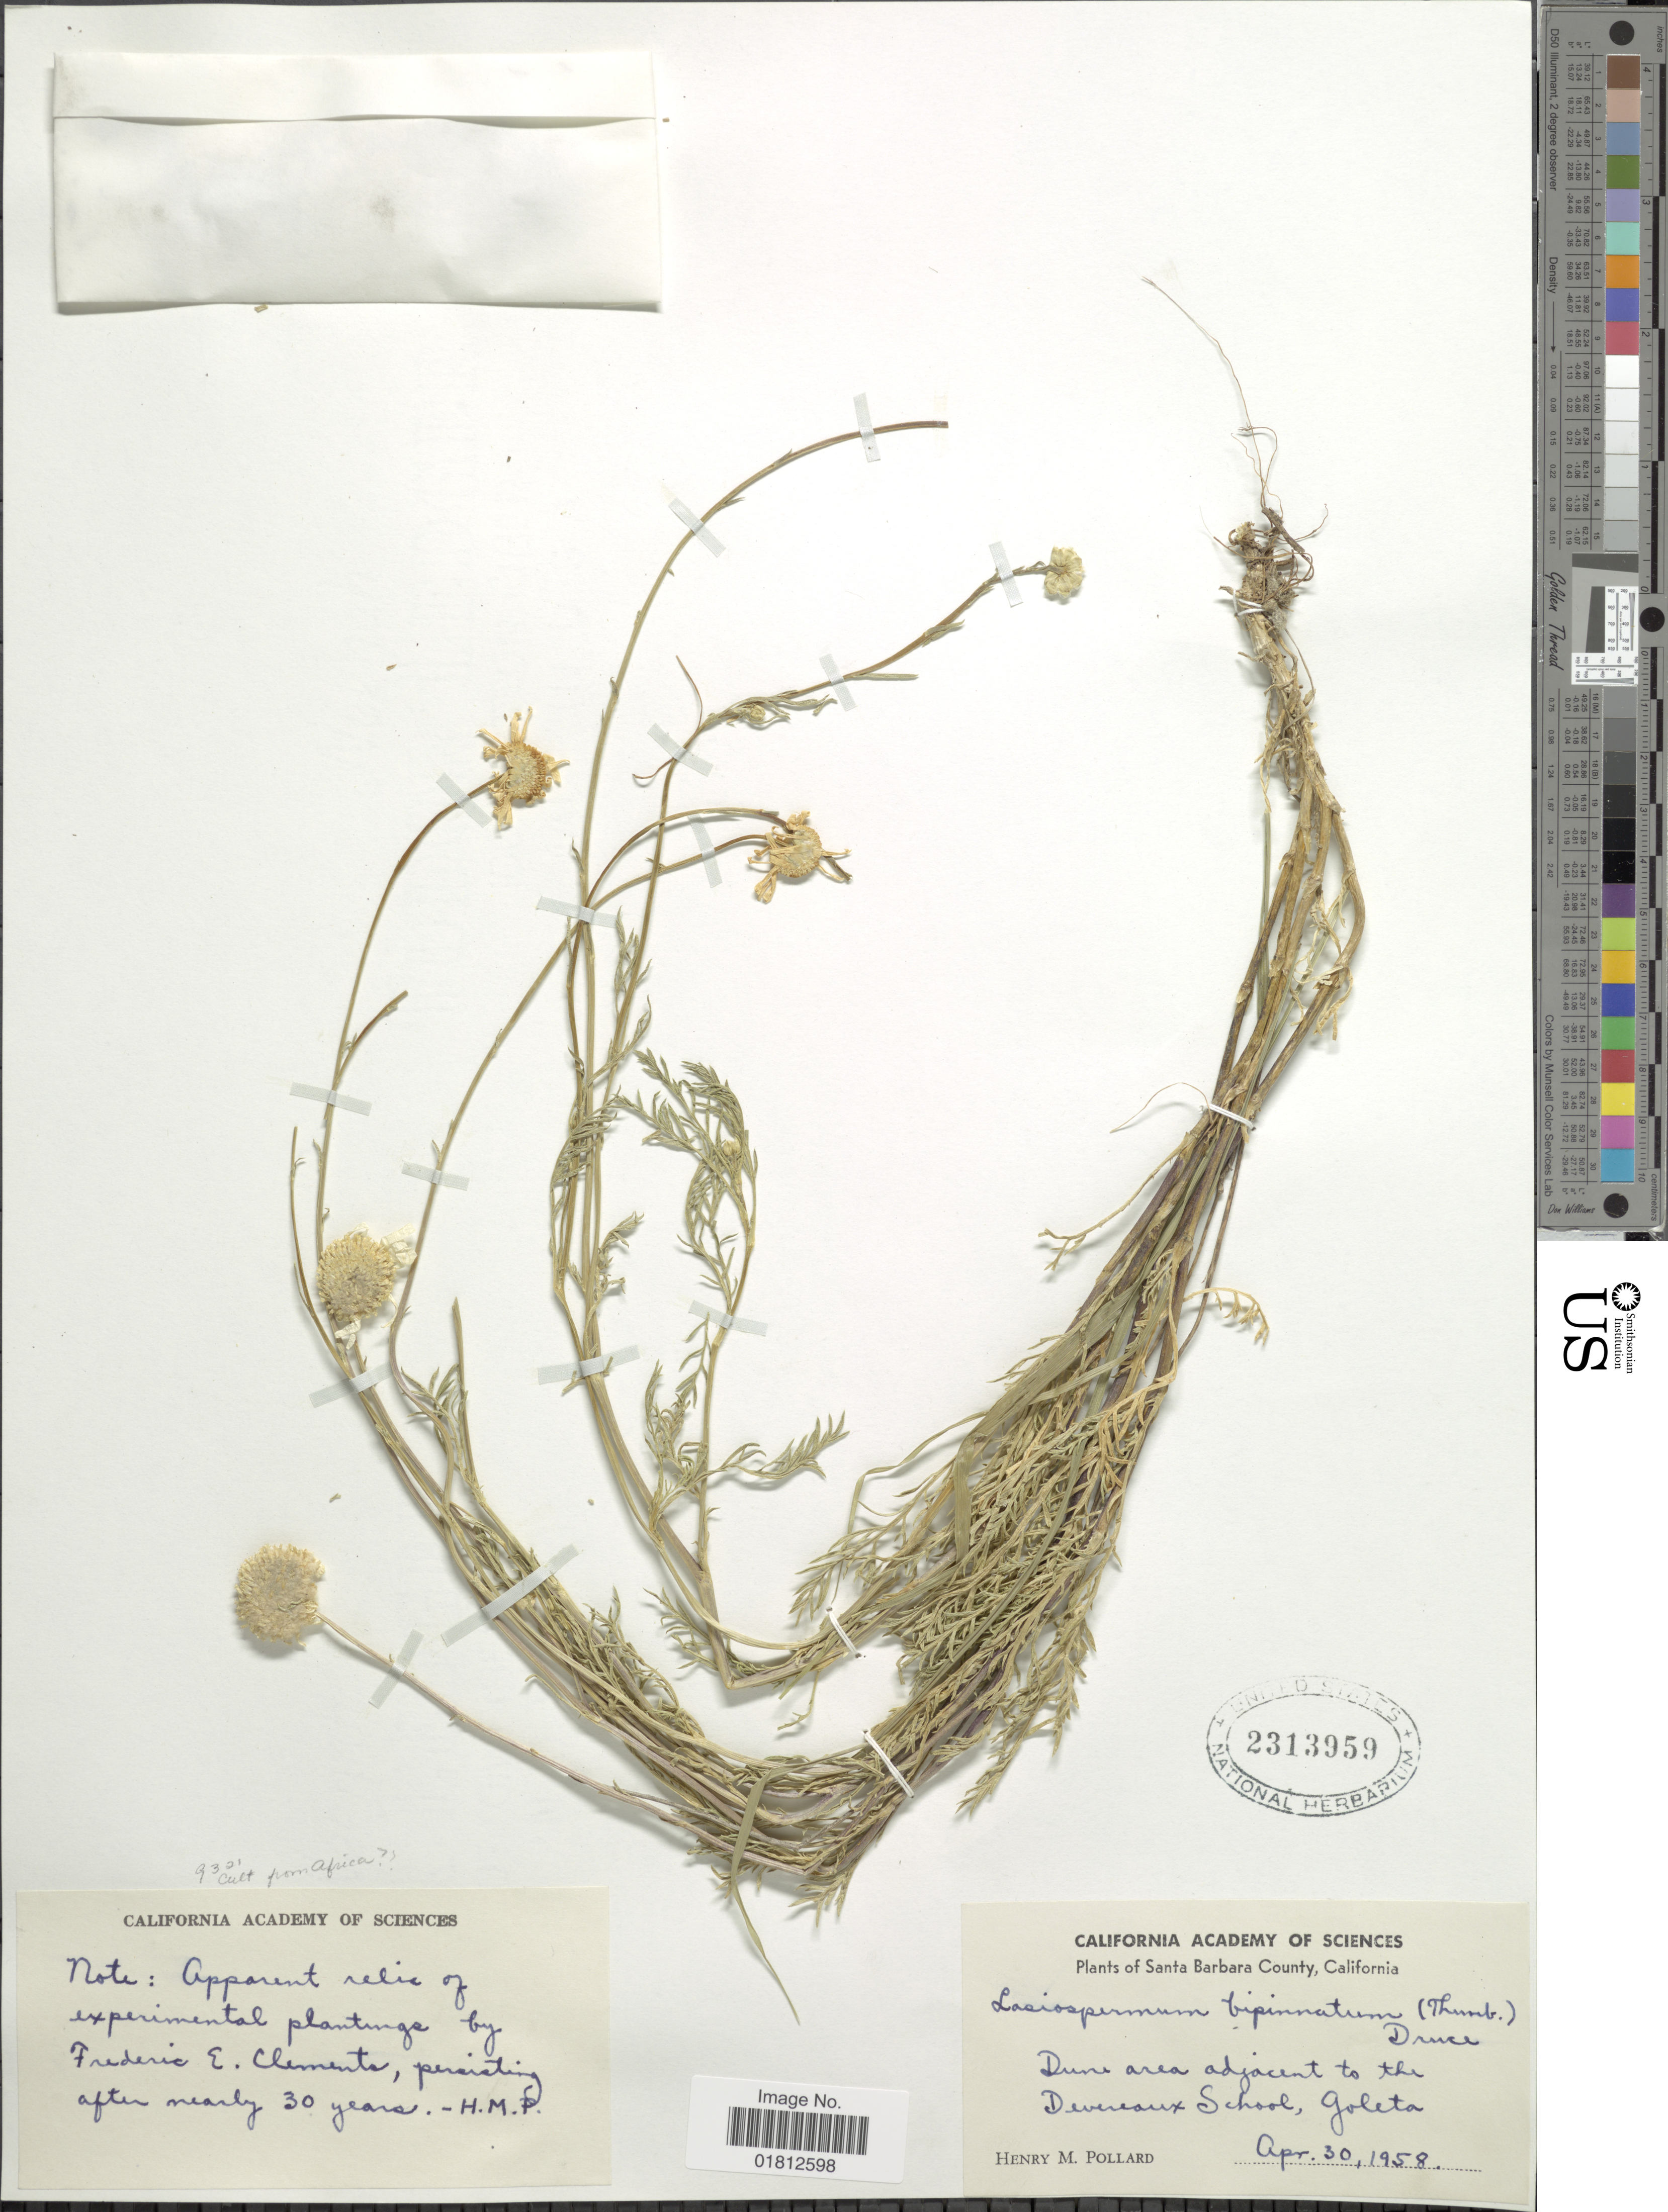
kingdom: Plantae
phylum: Tracheophyta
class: Magnoliopsida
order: Asterales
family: Asteraceae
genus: Lasiospermum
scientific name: Lasiospermum bipinnatum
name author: (Thunb.) Druce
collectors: H. M. Pollard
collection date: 1958-04-30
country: United States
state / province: California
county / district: Santa Barbara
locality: Santa Barbara County, Dune area adjacent to the Devereaux School, Goleta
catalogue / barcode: US 2313959